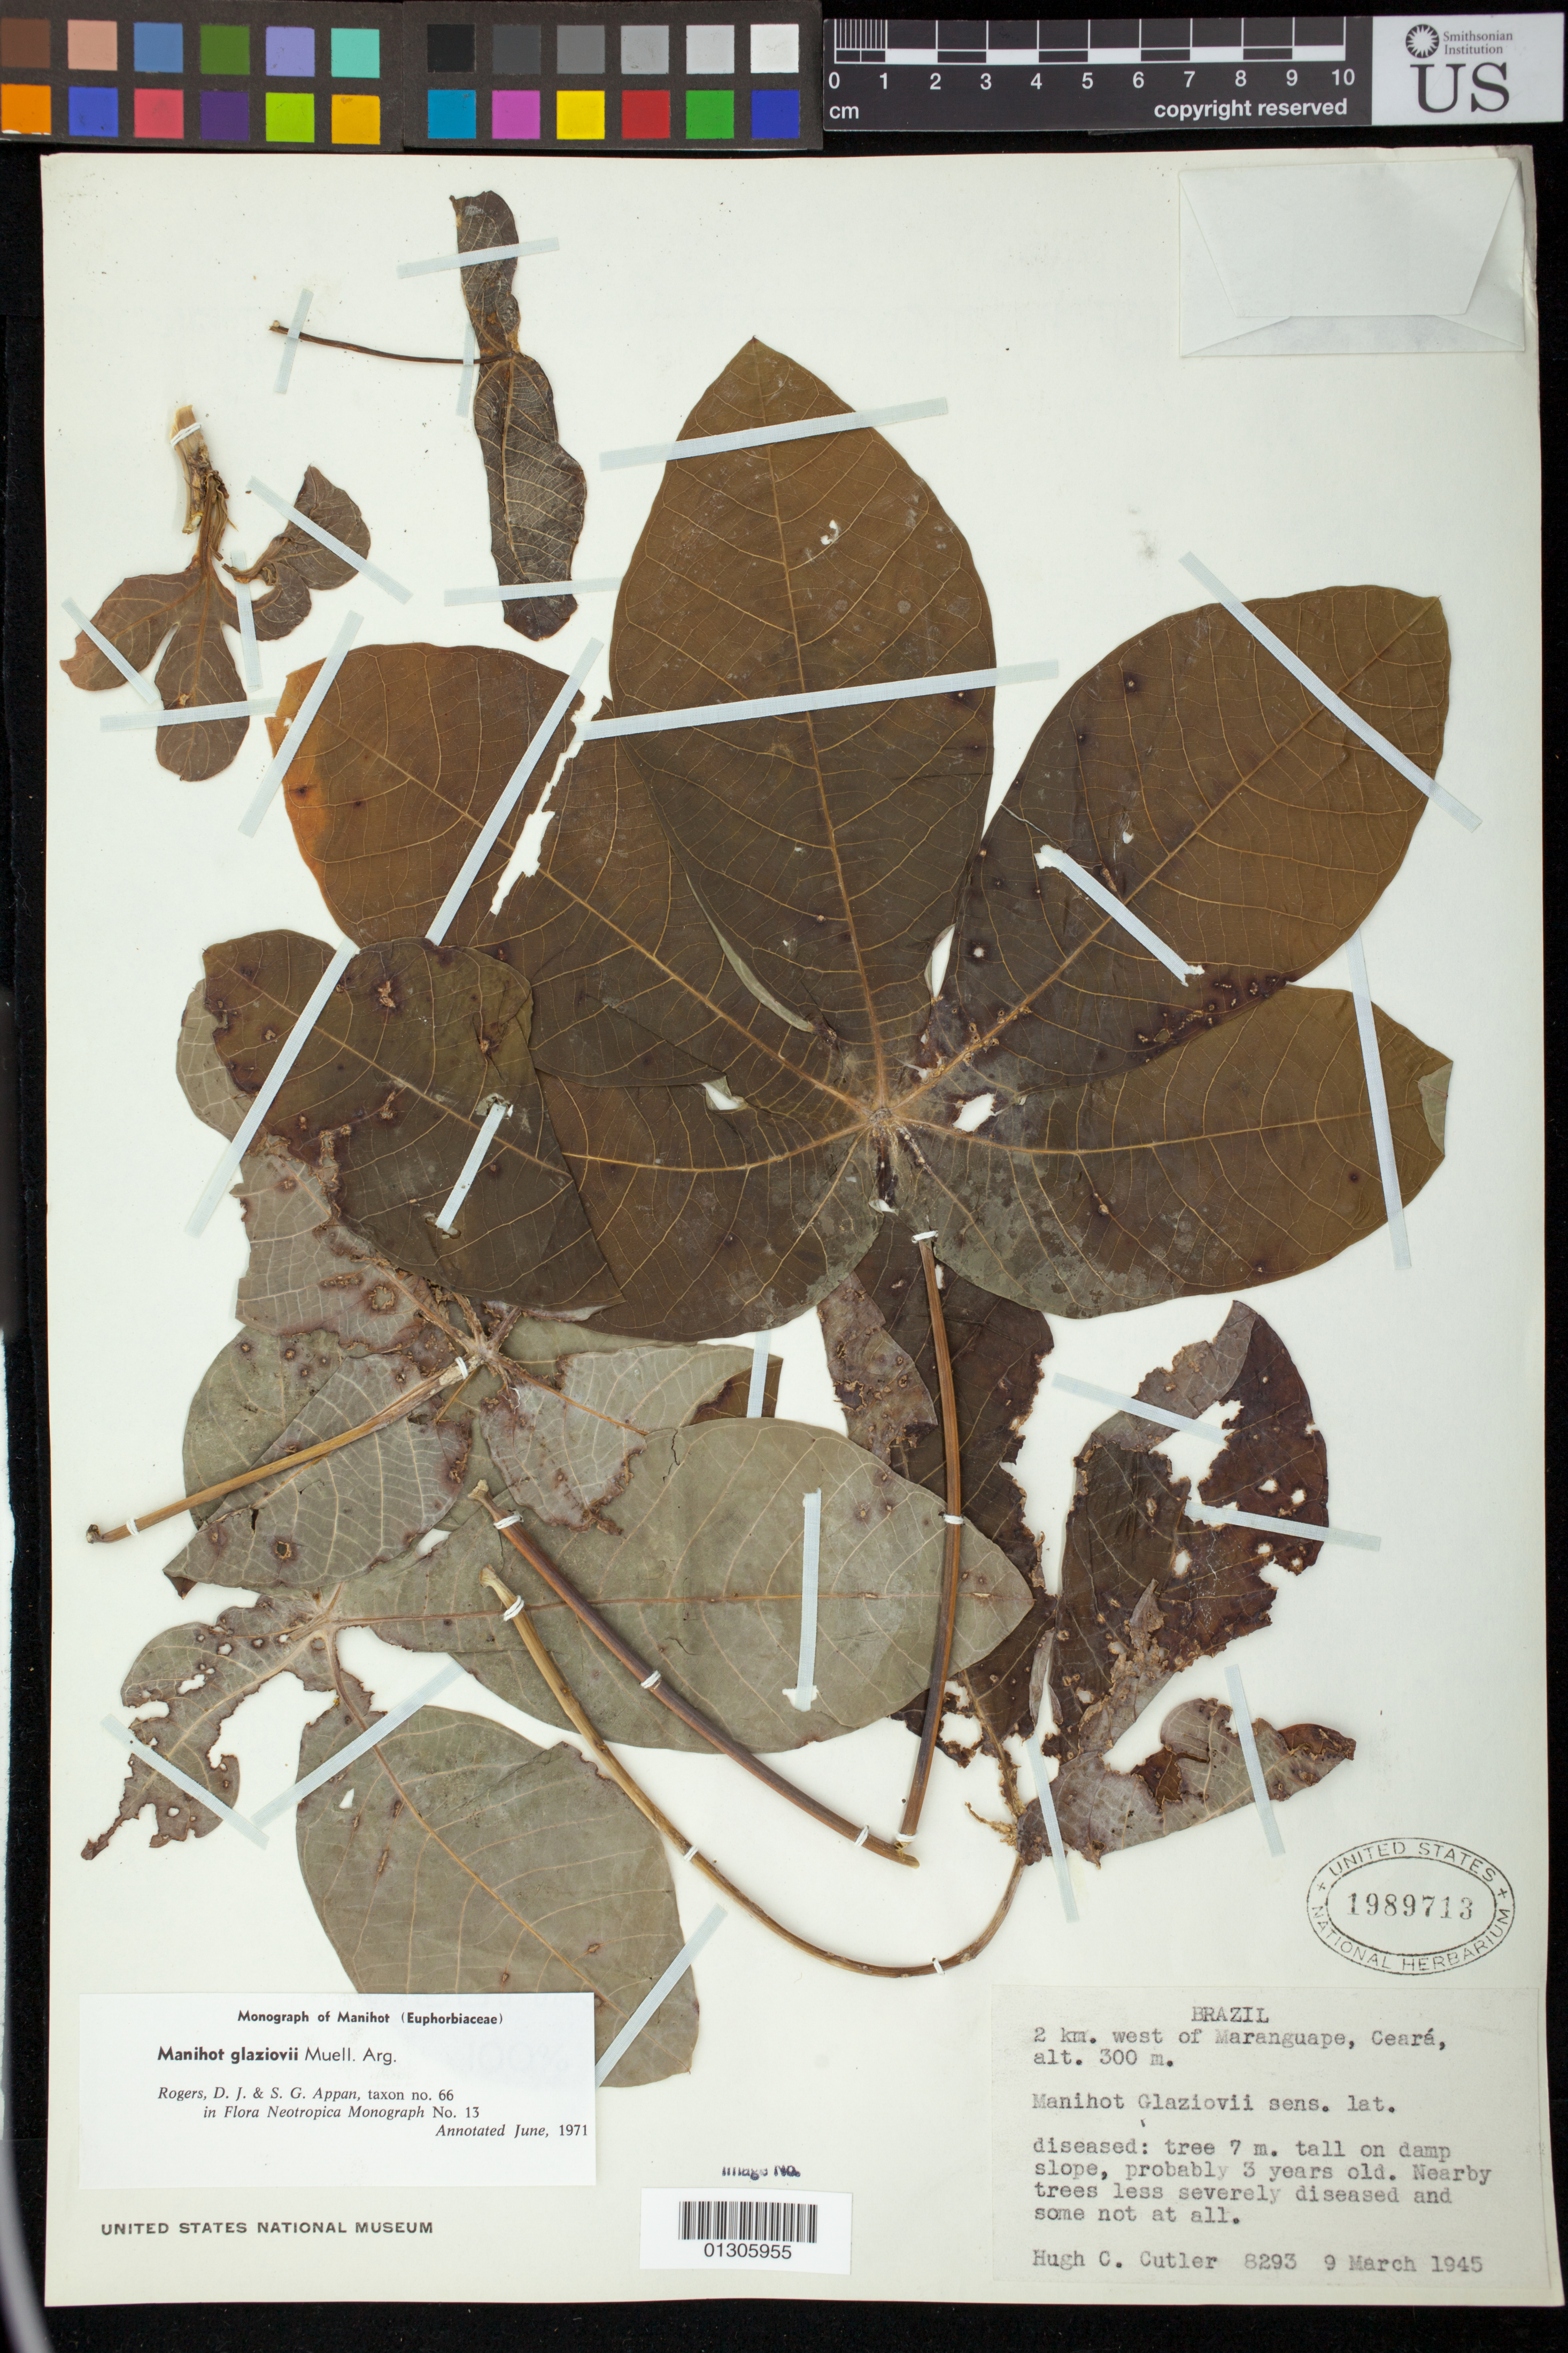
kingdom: Plantae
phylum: Tracheophyta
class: Magnoliopsida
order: Malpighiales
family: Euphorbiaceae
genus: Manihot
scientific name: Manihot esculenta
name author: Crantz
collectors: H. C. Cutler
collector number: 8293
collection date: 1945-09-03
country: Brazil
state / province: Ceará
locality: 2 km. west of Maranguape.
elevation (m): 300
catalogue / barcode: US 1989713